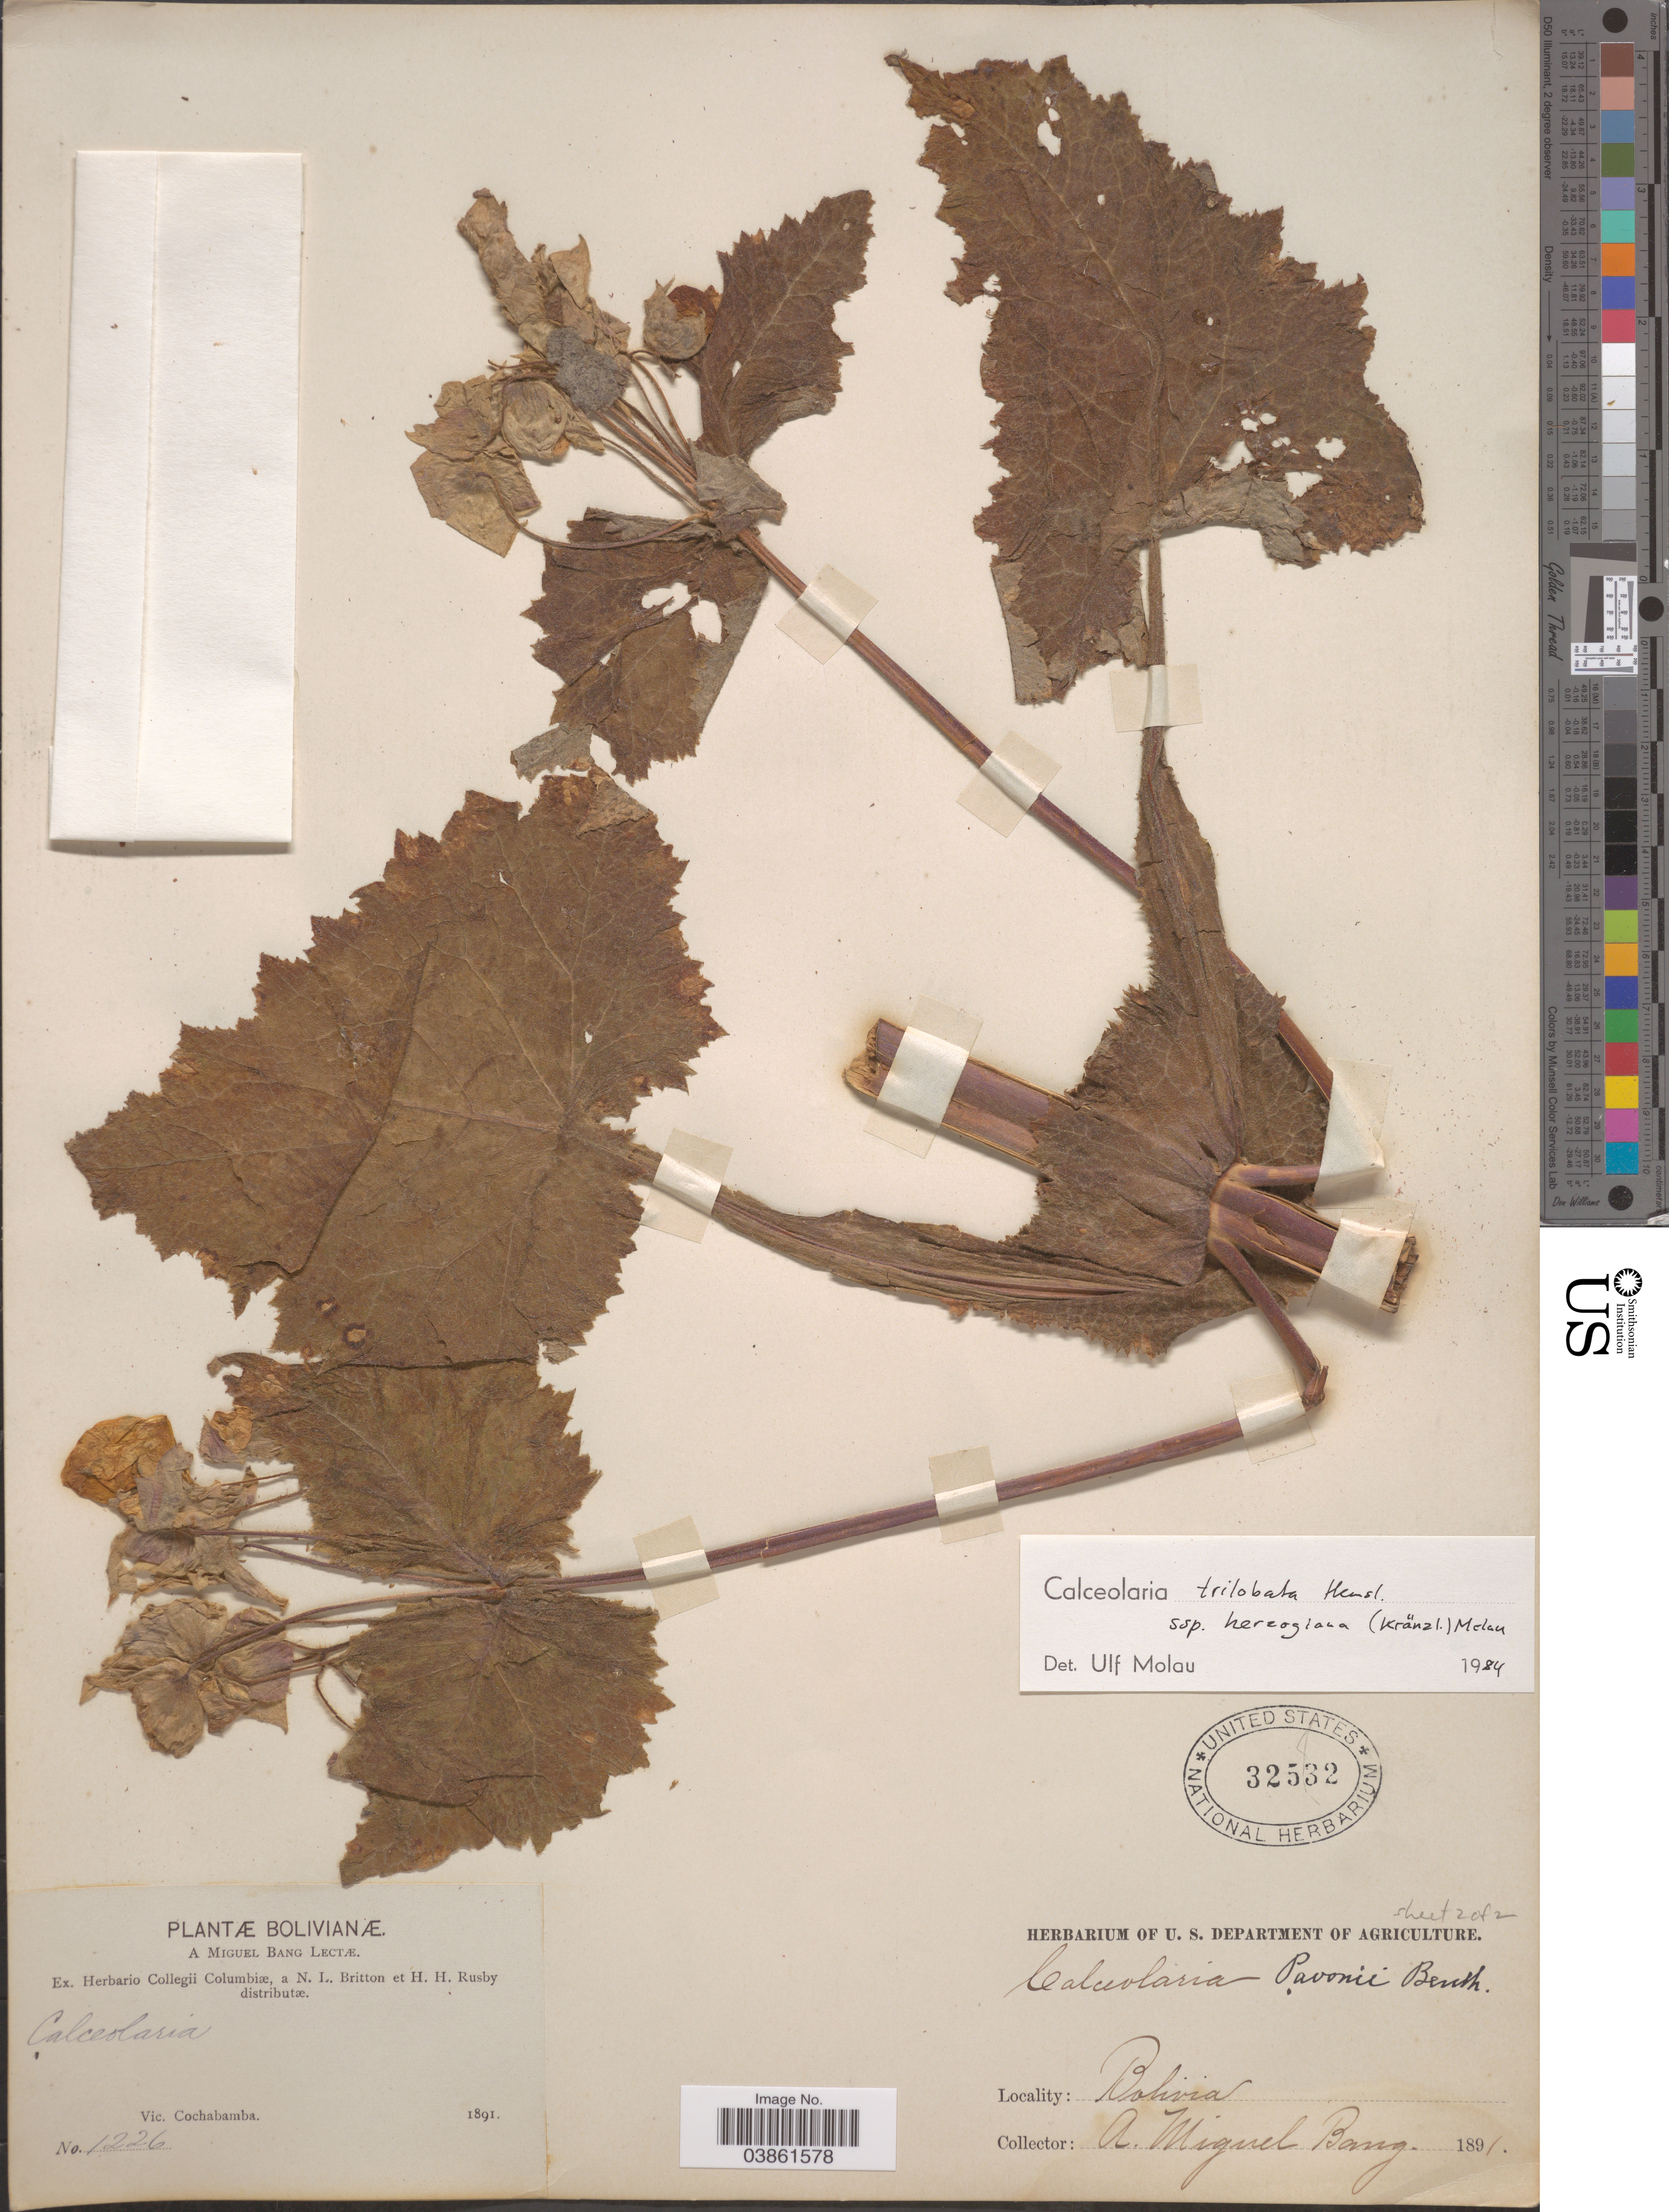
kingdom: Plantae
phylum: Tracheophyta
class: Magnoliopsida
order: Lamiales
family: Calceolariaceae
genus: Calceolaria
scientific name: Calceolaria trilobata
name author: Hemsl.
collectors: M. Bang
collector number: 1226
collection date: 1891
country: Bolivia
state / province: Cochabamba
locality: Vic. Cochabamba.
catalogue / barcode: US 32532